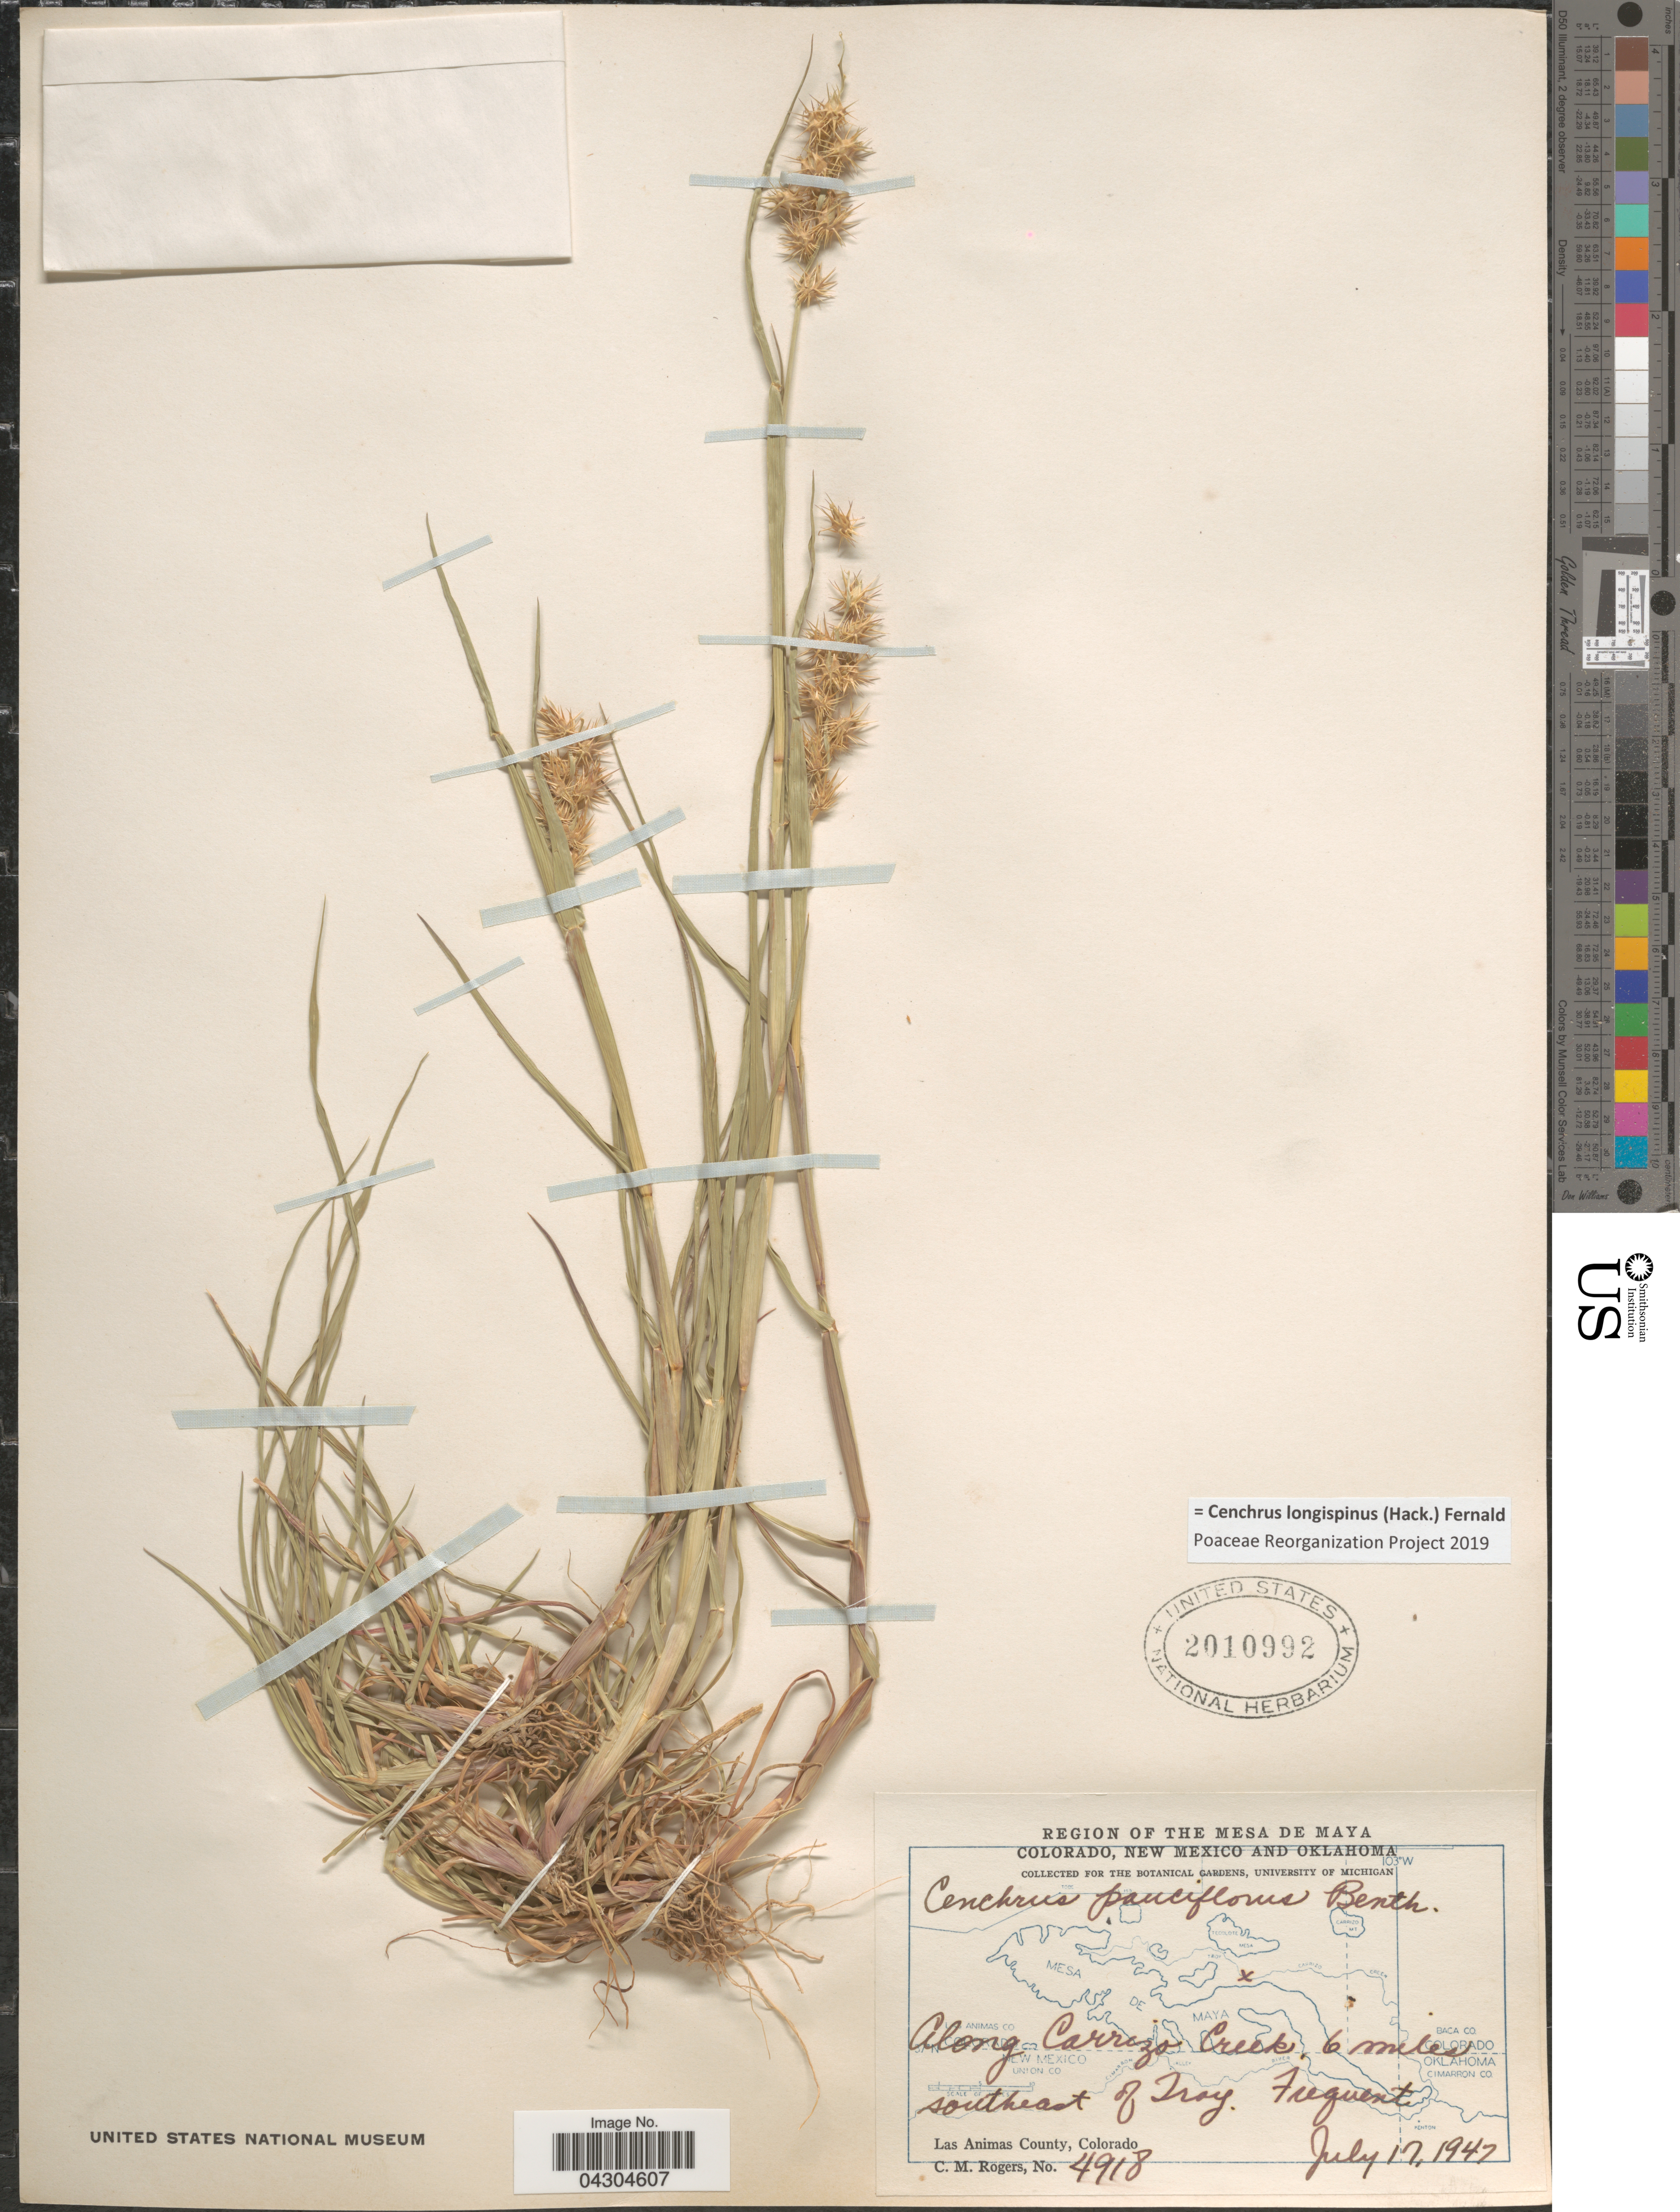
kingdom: Plantae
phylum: Tracheophyta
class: Liliopsida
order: Poales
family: Poaceae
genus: Cenchrus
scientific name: Cenchrus longispinus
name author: (Hack.) Fernald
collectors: C. M. Rogers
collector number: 4918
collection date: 1947-07-17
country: United States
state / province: Colorado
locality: Region Of The Mesa De Maya. Along Corrizo Creek, 6 miles southeast of Troy. Las Animas County.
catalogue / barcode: US 2010992